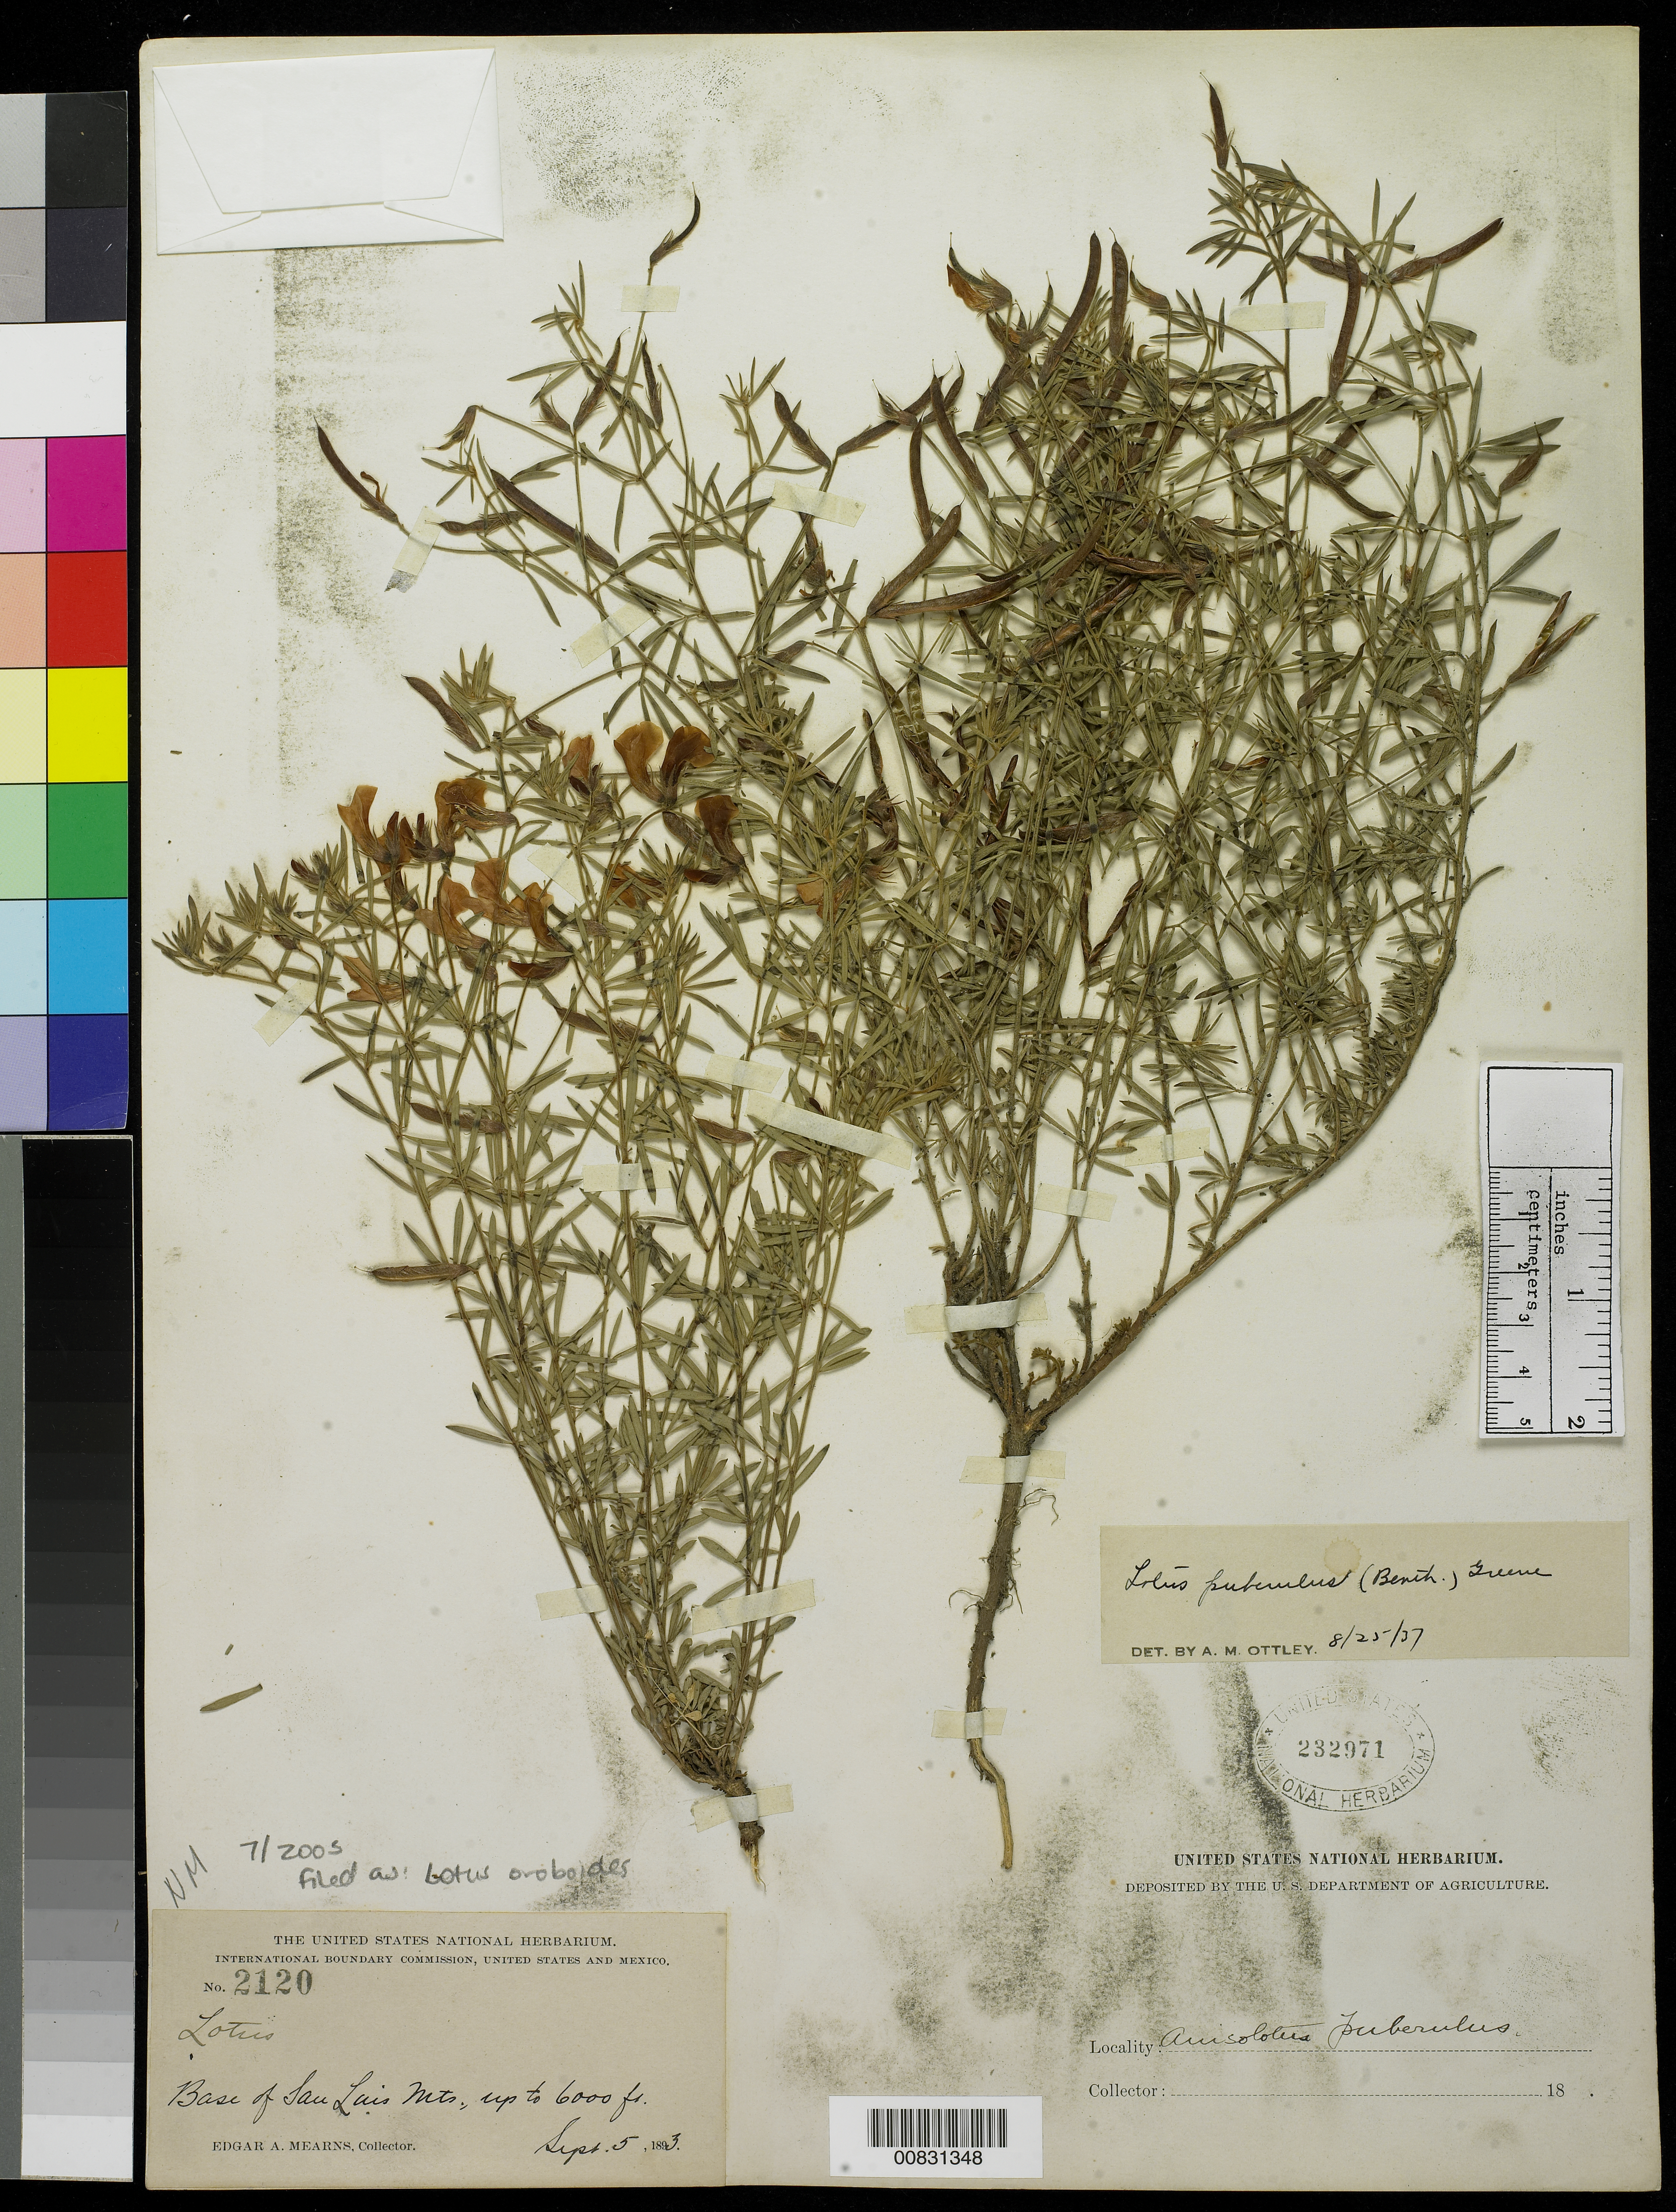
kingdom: Plantae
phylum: Tracheophyta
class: Magnoliopsida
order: Fabales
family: Fabaceae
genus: Ottleya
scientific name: Ottleya oroboides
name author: (Kunth) D.D. Sokoloff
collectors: E. A. Mearns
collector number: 2120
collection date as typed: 05 Sep 1893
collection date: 1893-09-05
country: United States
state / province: New Mexico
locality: Base of San Luis Mts.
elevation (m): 1829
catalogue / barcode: US 232971